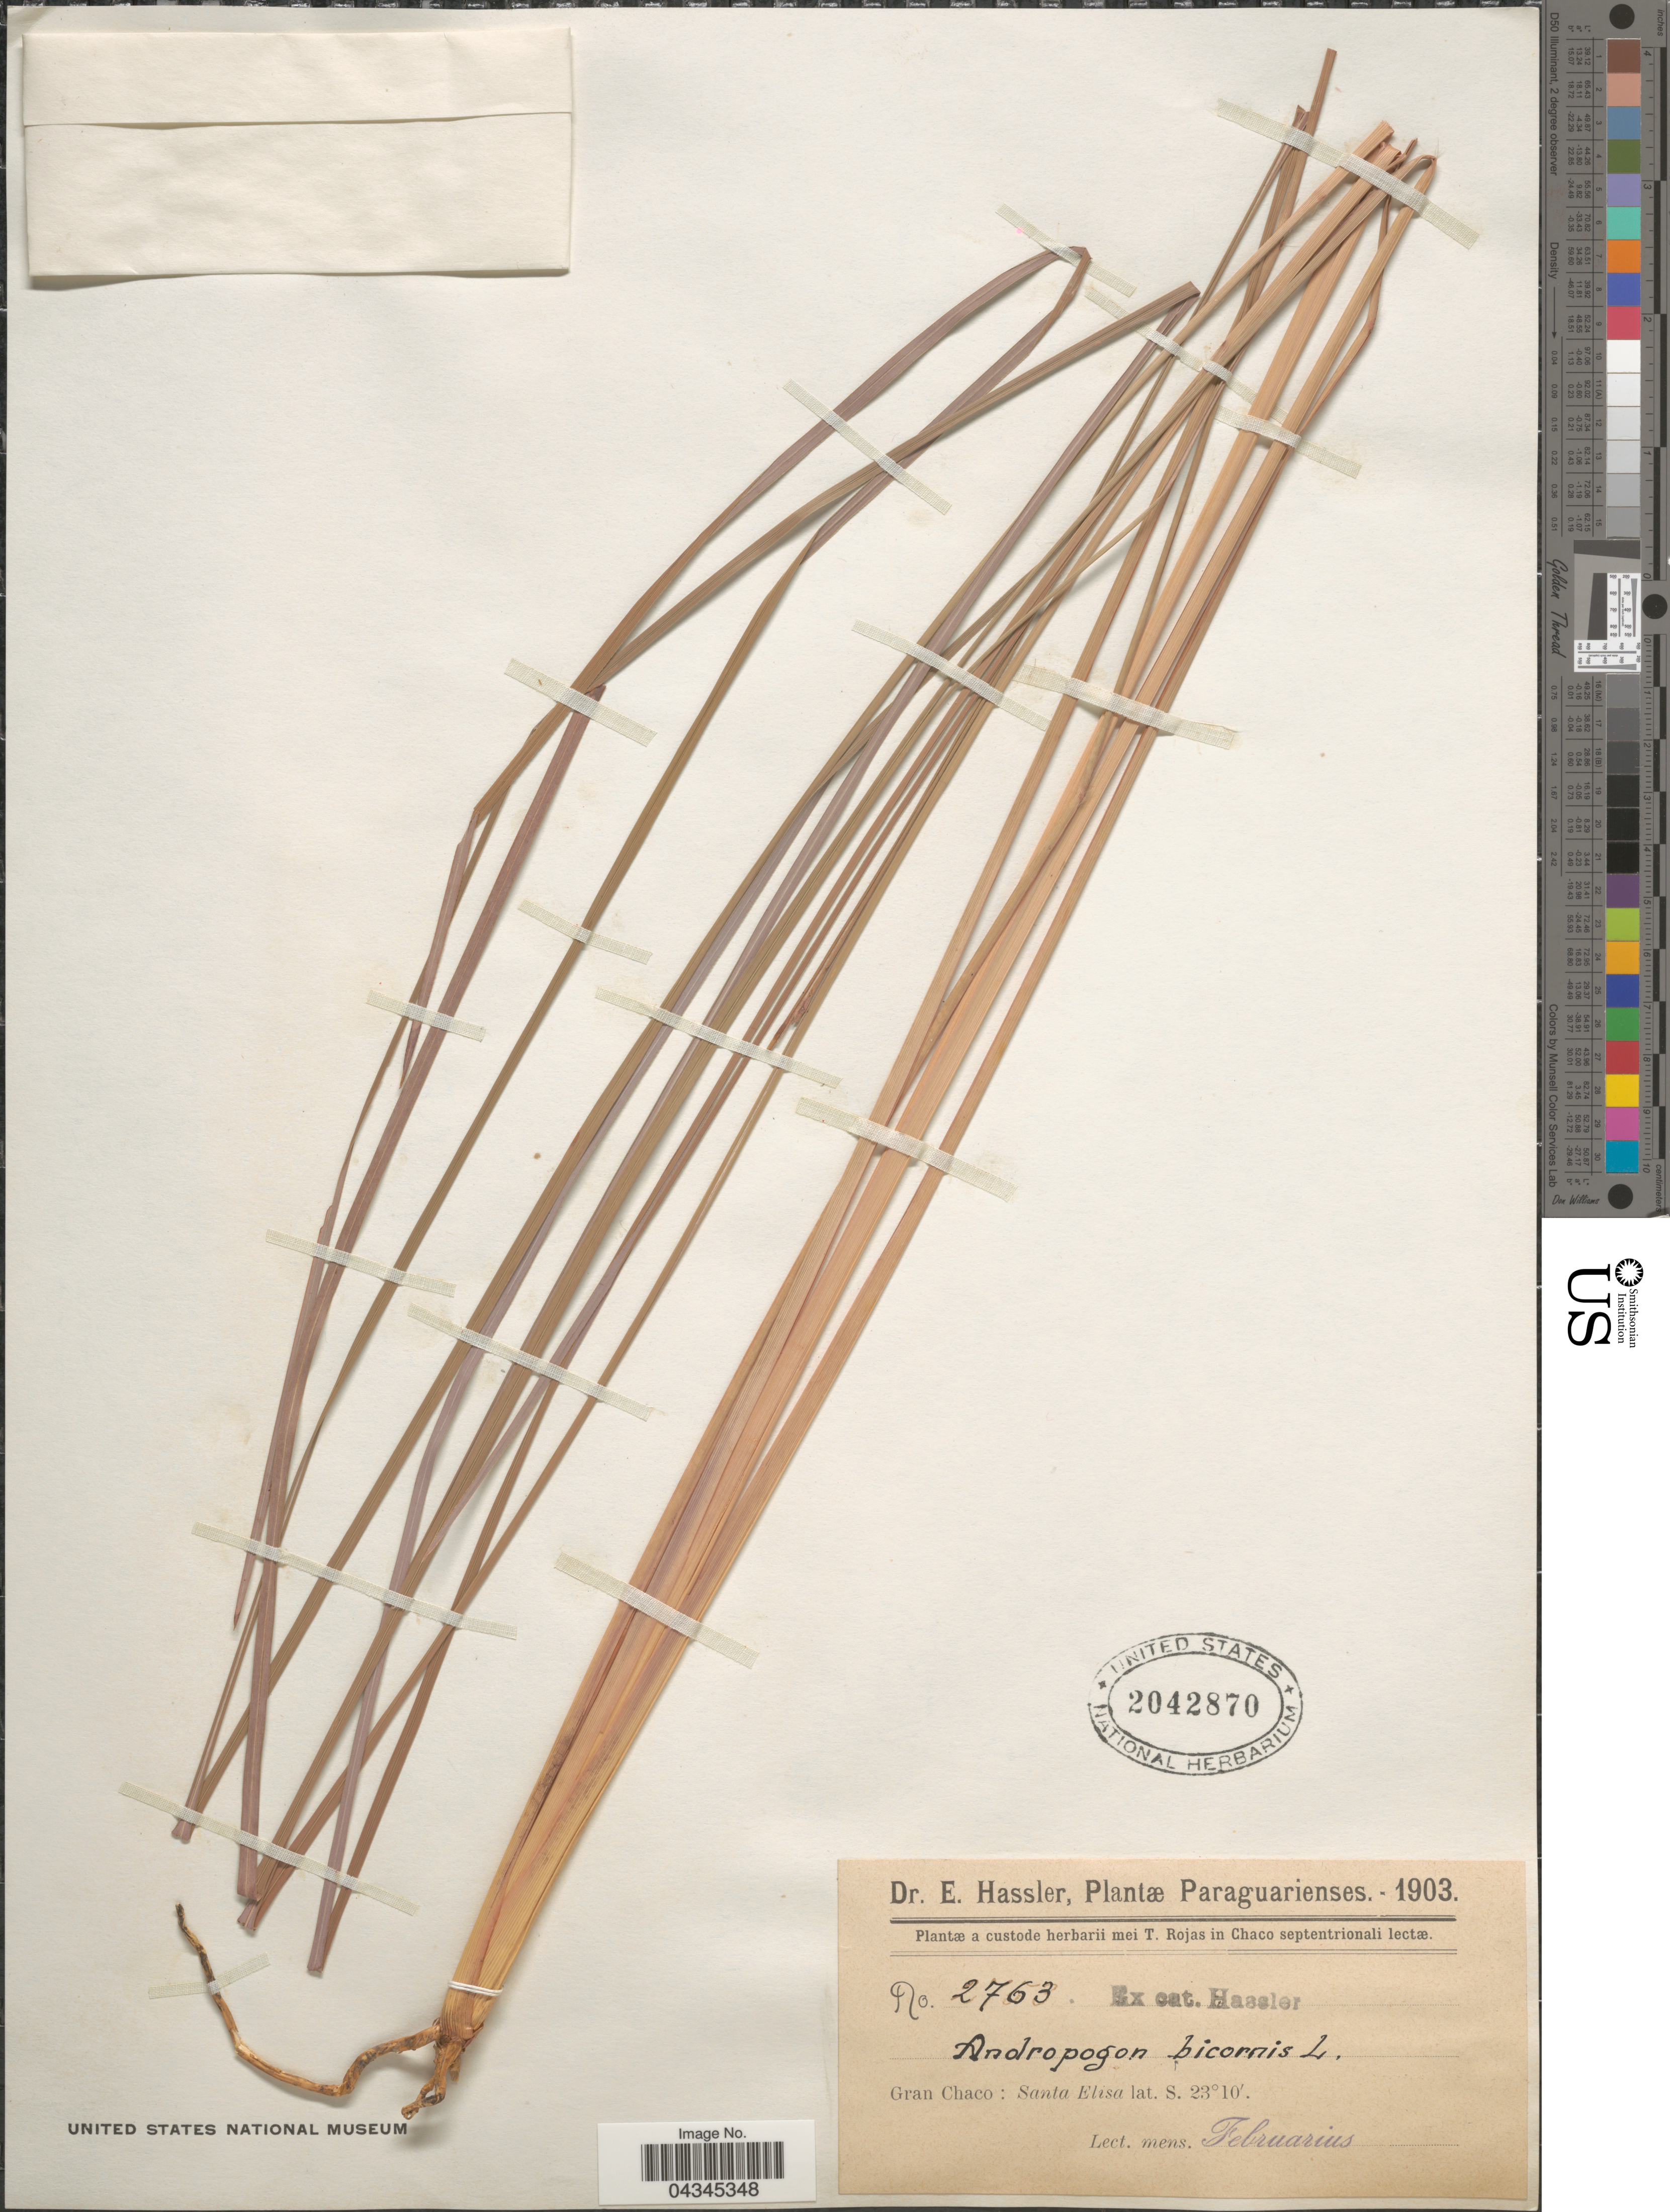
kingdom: Plantae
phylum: Tracheophyta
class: Liliopsida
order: Poales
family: Poaceae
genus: Andropogon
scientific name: Andropogon bicornis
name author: L.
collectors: E. Hassler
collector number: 2763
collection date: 1903-02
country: Paraguay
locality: Gran Chaco: Santa Elisa.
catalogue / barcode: US 2042870